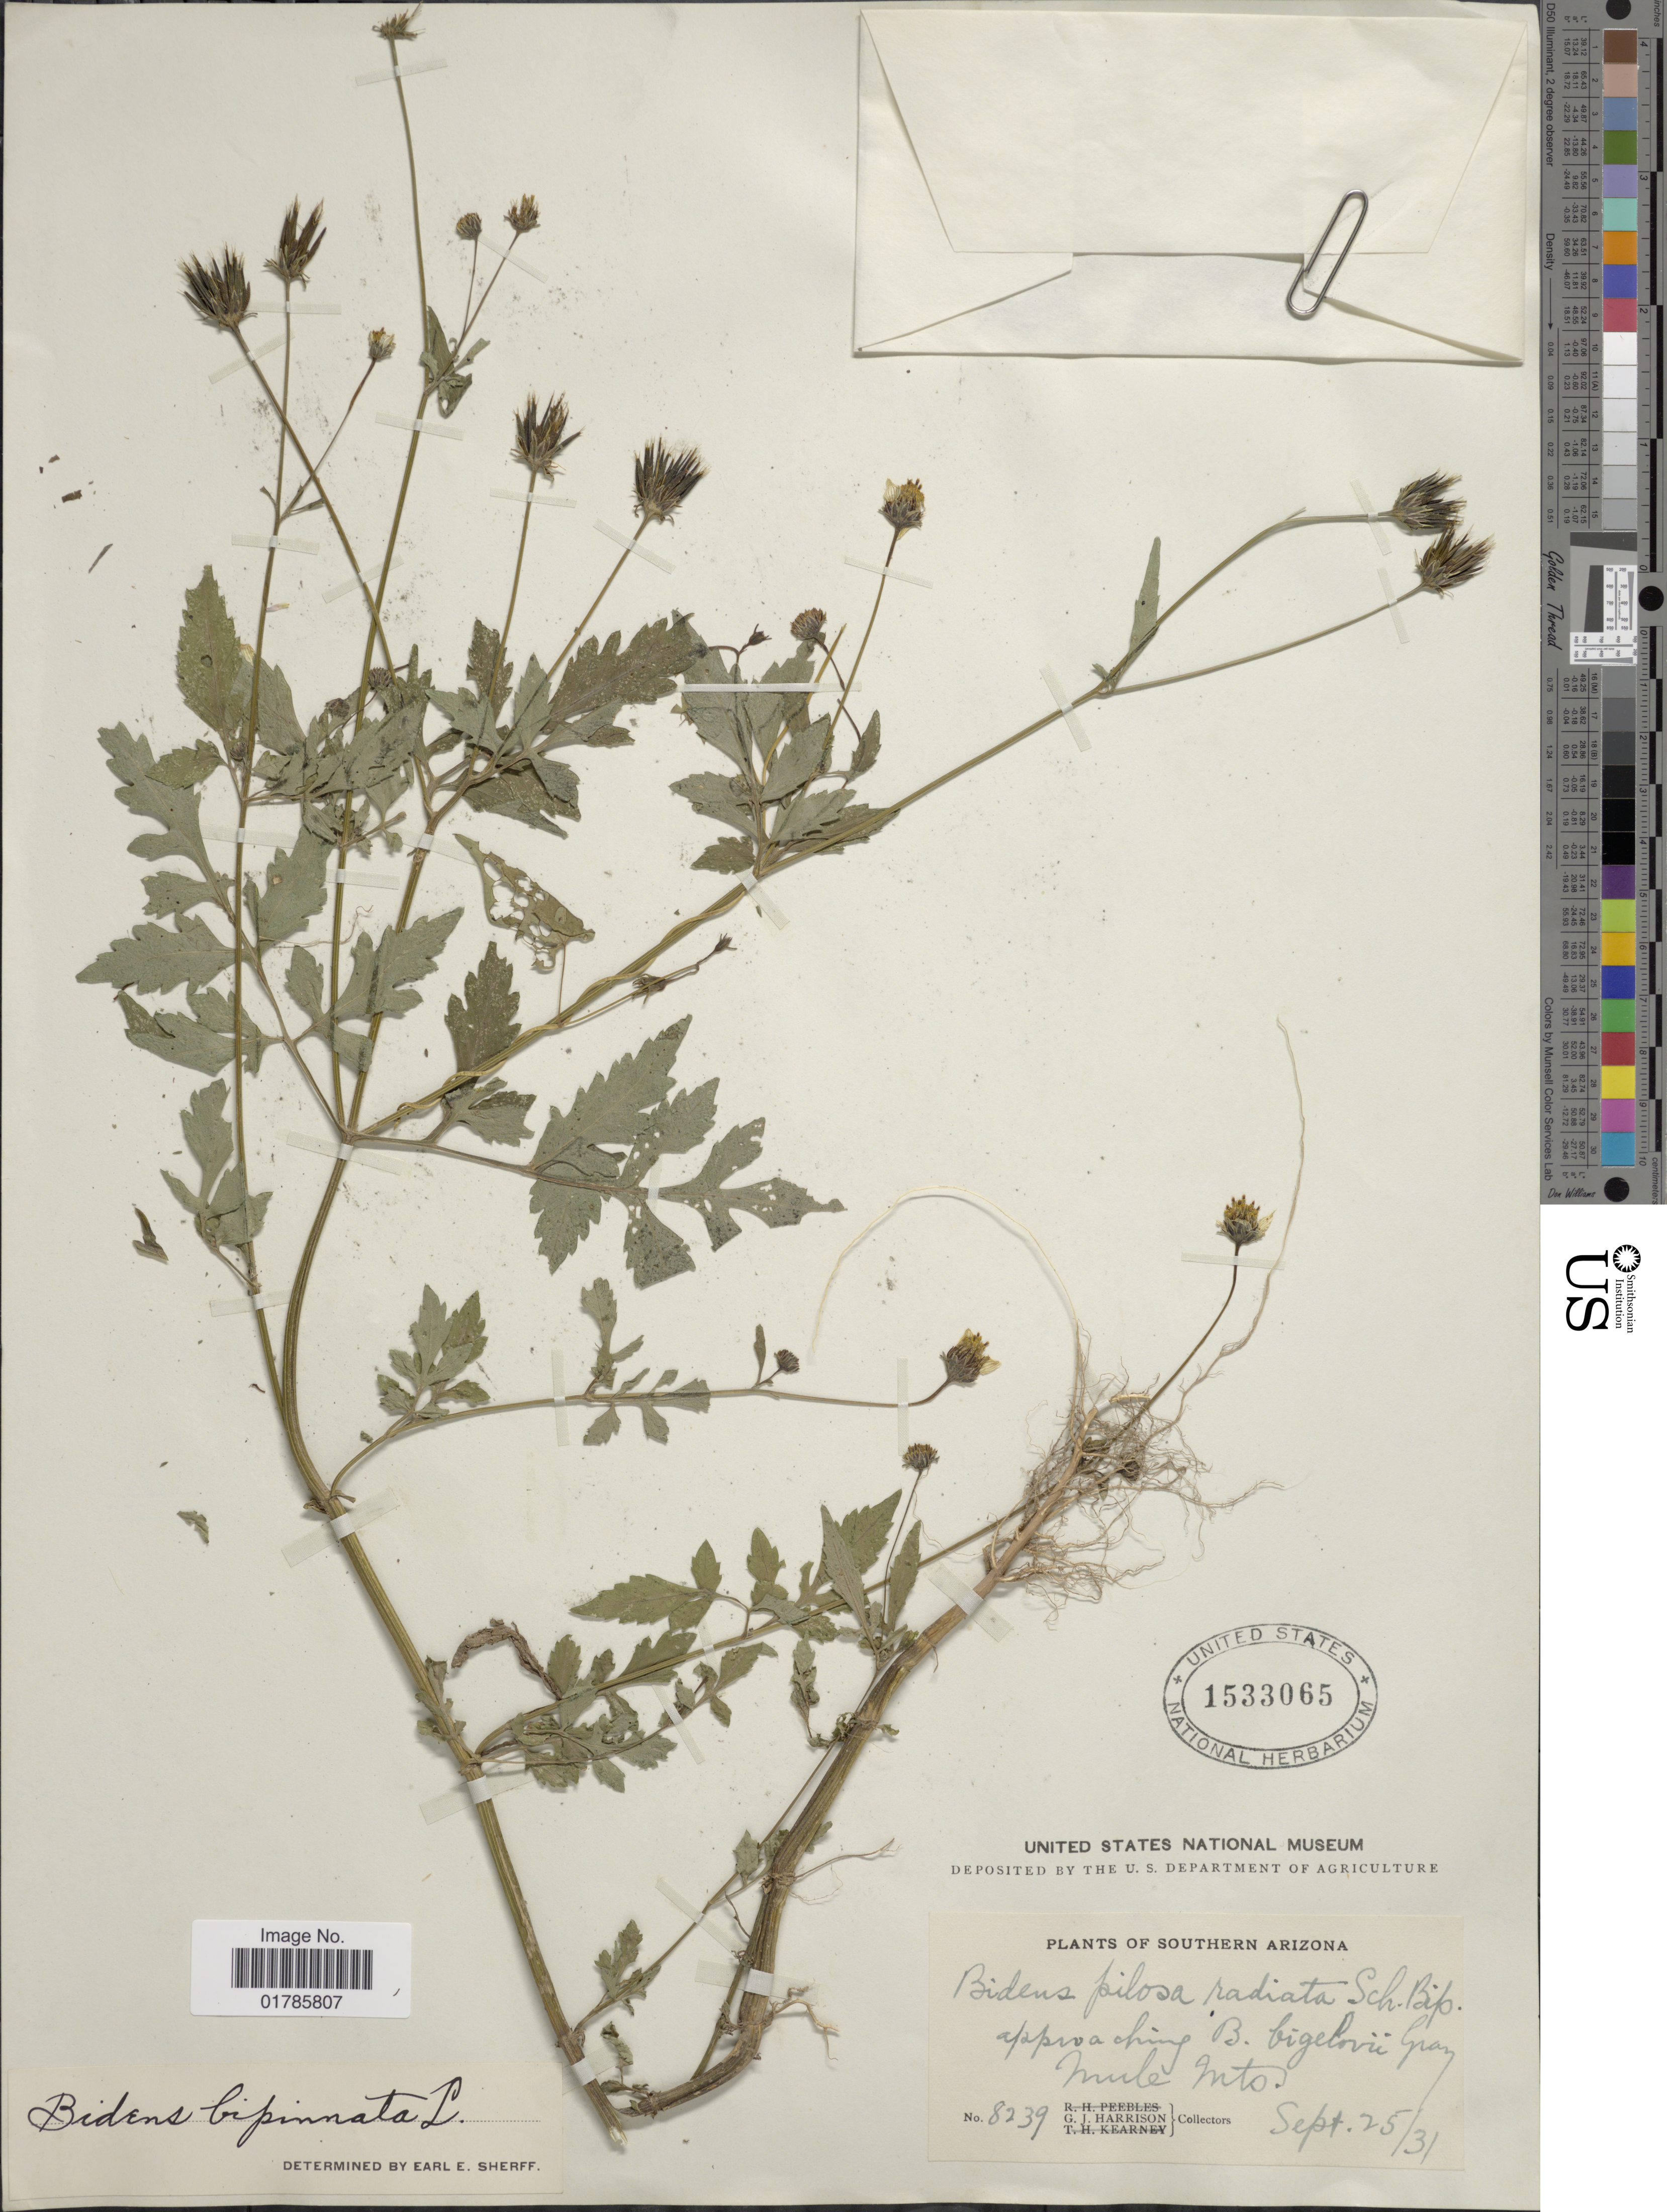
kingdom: Plantae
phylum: Tracheophyta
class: Magnoliopsida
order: Asterales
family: Asteraceae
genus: Bidens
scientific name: Bidens bipinnata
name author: L.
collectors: G. J. Harrison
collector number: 8239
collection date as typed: Transcribed d/m/y: 25/9/31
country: United States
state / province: Arizona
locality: Southern Arizona, Mule mts.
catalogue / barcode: US 1533065